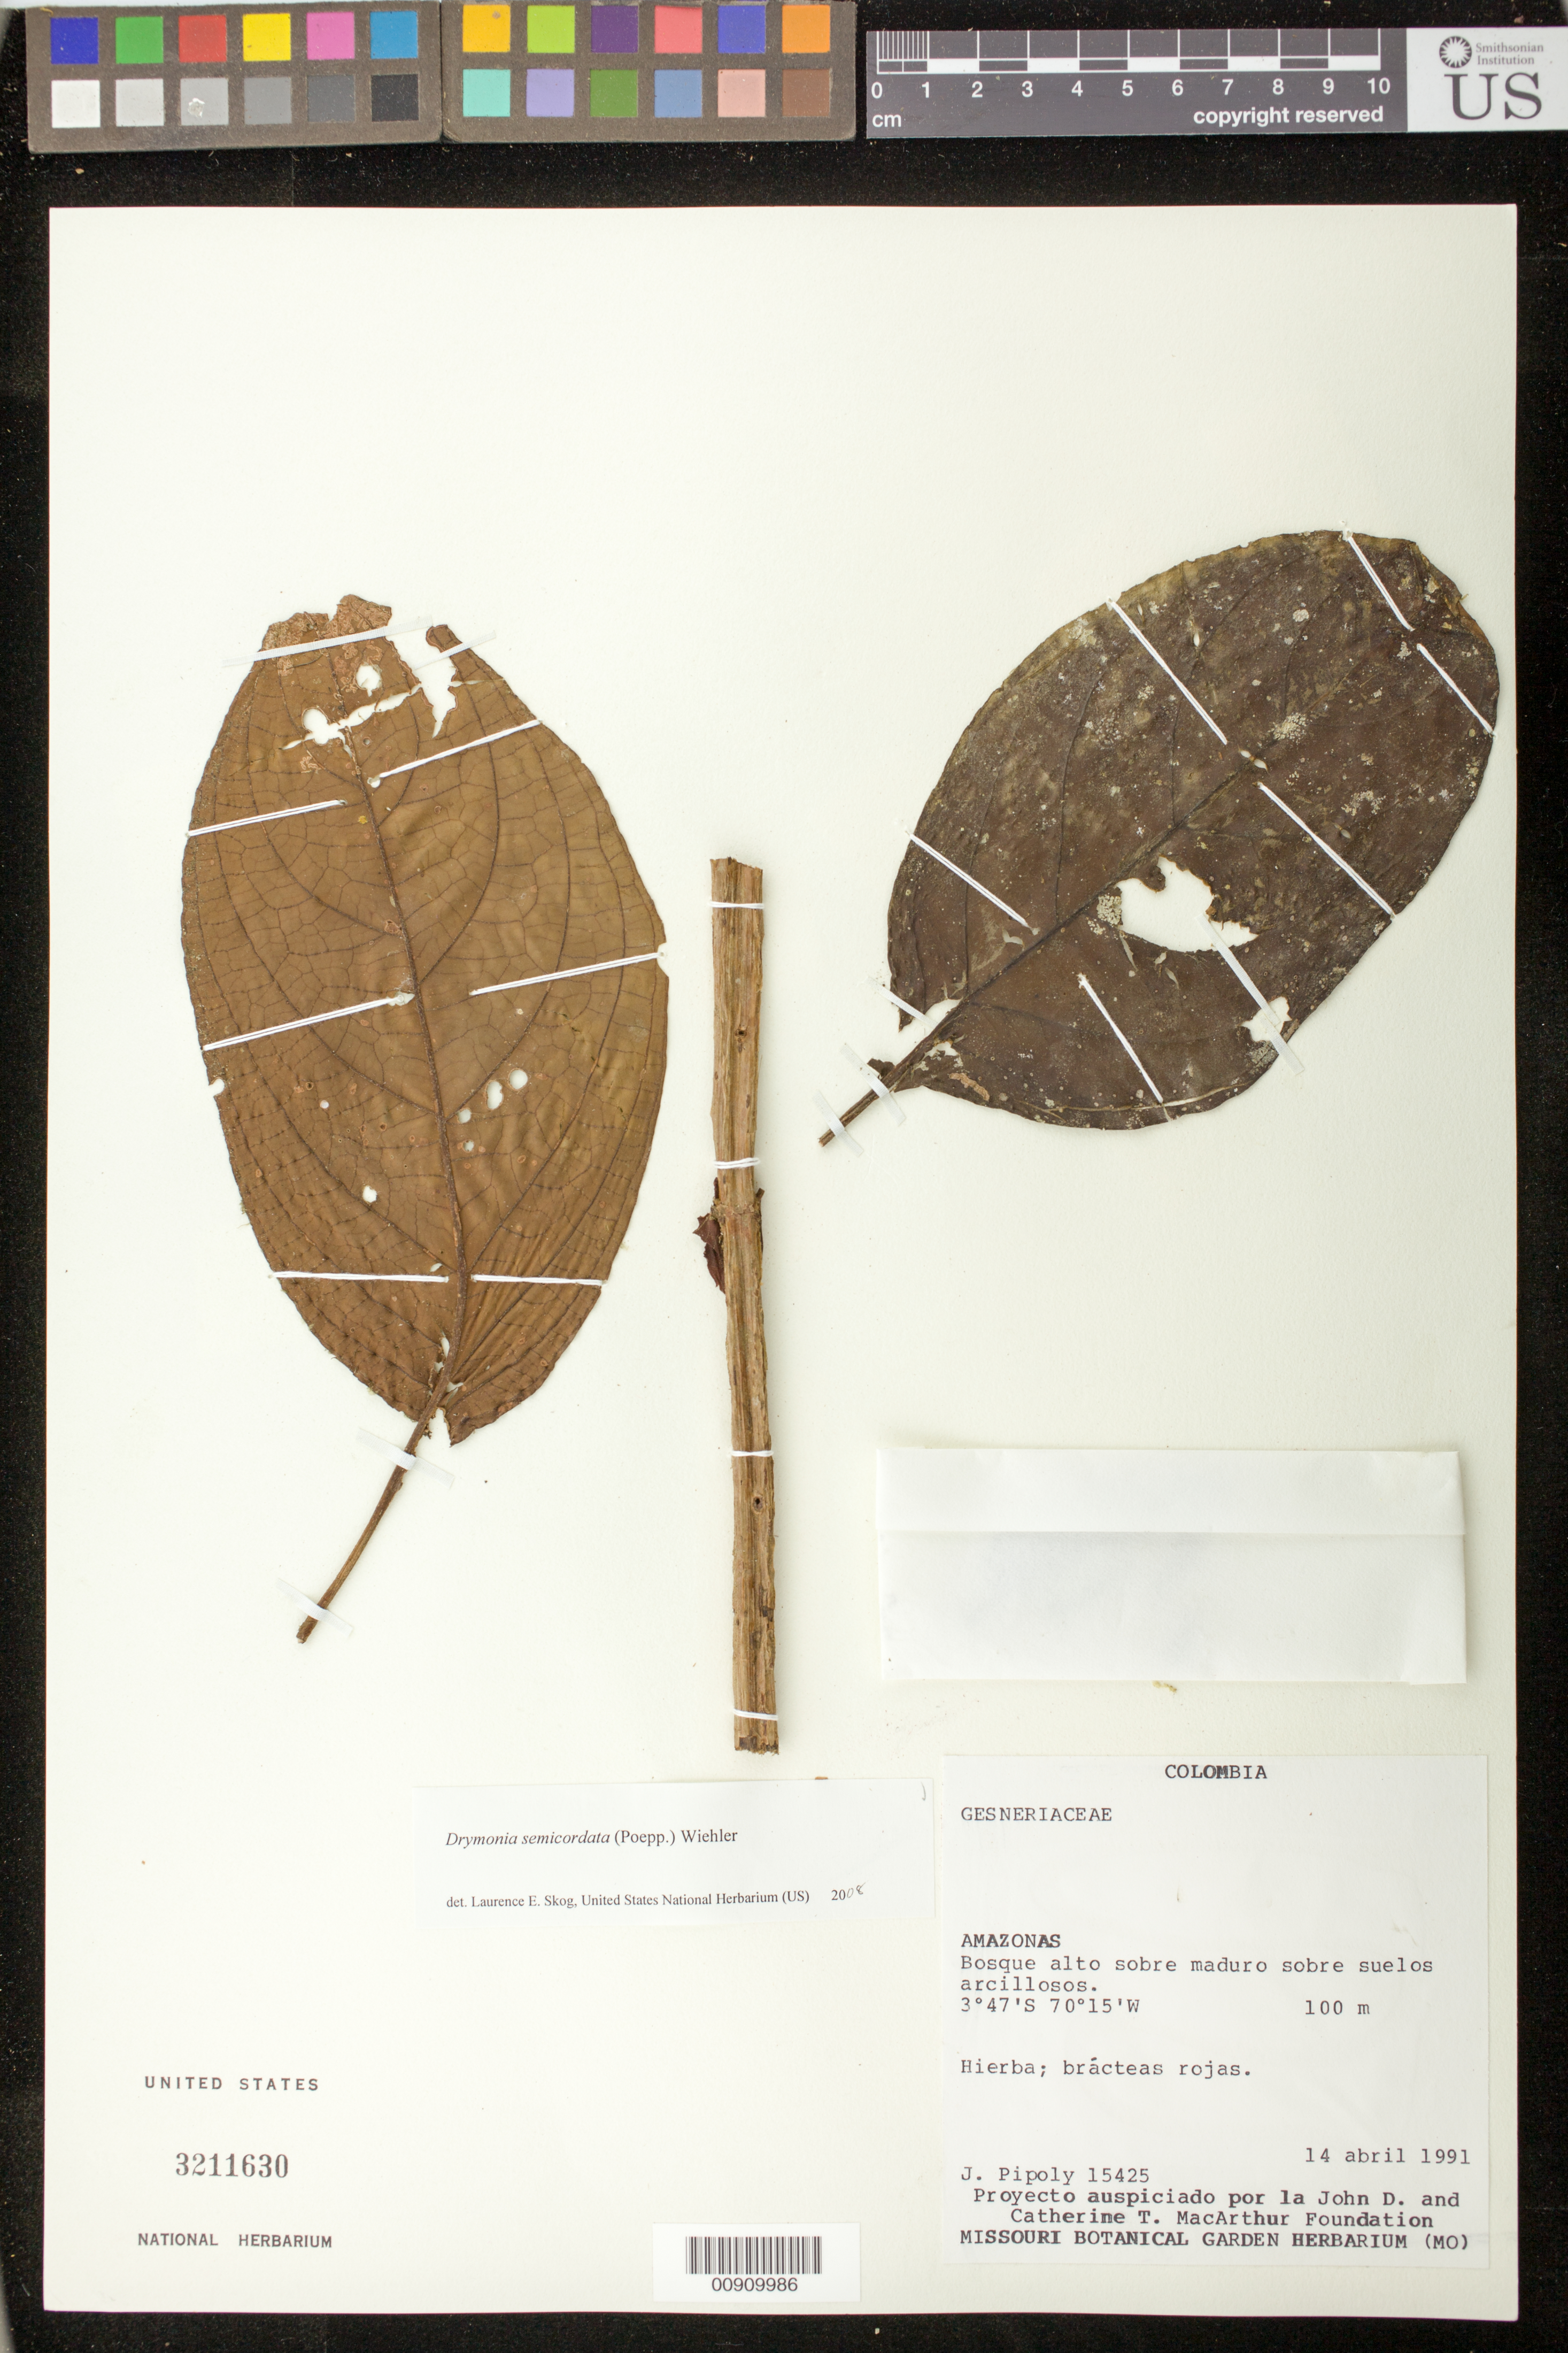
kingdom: Plantae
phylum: Tracheophyta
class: Magnoliopsida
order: Lamiales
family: Gesneriaceae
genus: Drymonia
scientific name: Drymonia semicordata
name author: (Poepp.) Wiehler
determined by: Skog, Laurence E.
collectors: J. J. Pipoly & et al.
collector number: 15425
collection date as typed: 14 Apr 1991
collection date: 1991-04-14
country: Colombia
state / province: Amazônas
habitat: Bosque alto sobre maduro sobre suelos arcillosos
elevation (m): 100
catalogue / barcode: US 3211630